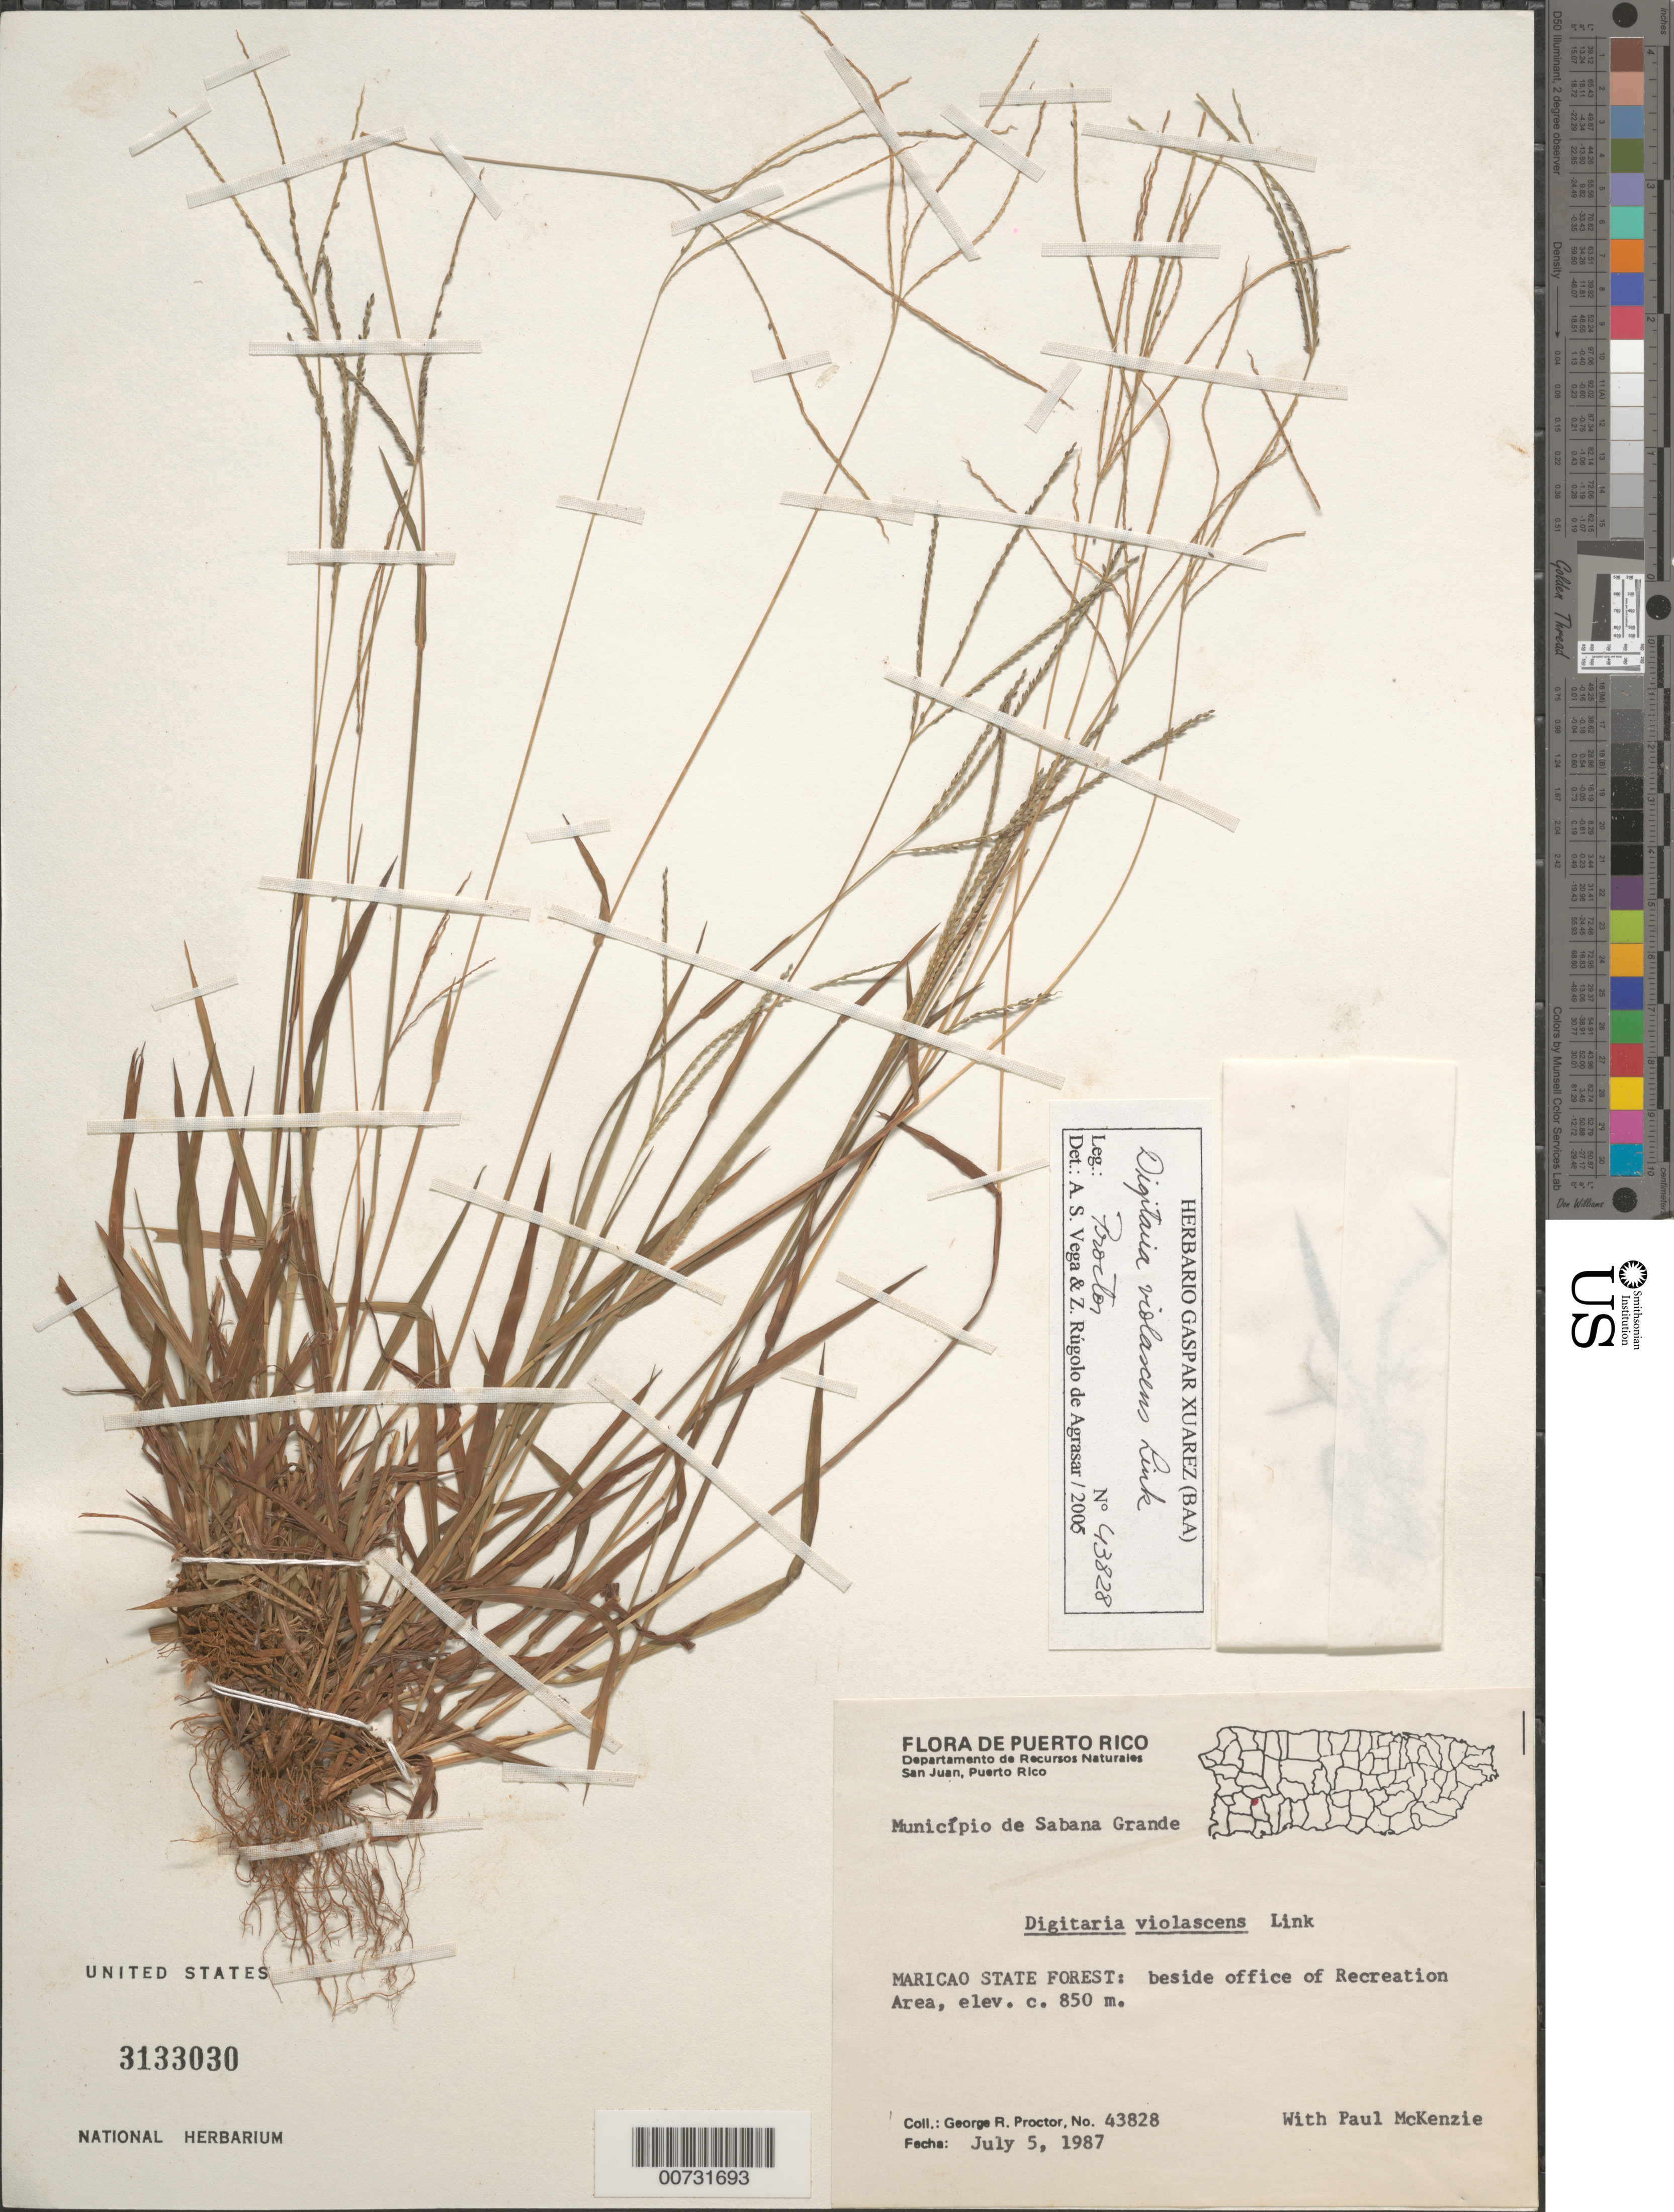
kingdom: Plantae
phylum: Tracheophyta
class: Liliopsida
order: Poales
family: Poaceae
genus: Digitaria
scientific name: Digitaria violascens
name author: Link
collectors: G. R. Proctor & P. Mckenzie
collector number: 43828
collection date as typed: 05 Jul 1987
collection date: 1987-07-05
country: Puerto Rico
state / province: Maricao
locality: Maricao State Forest: beside office of Recreation Area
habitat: Beside office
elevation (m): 850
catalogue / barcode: US 3133030